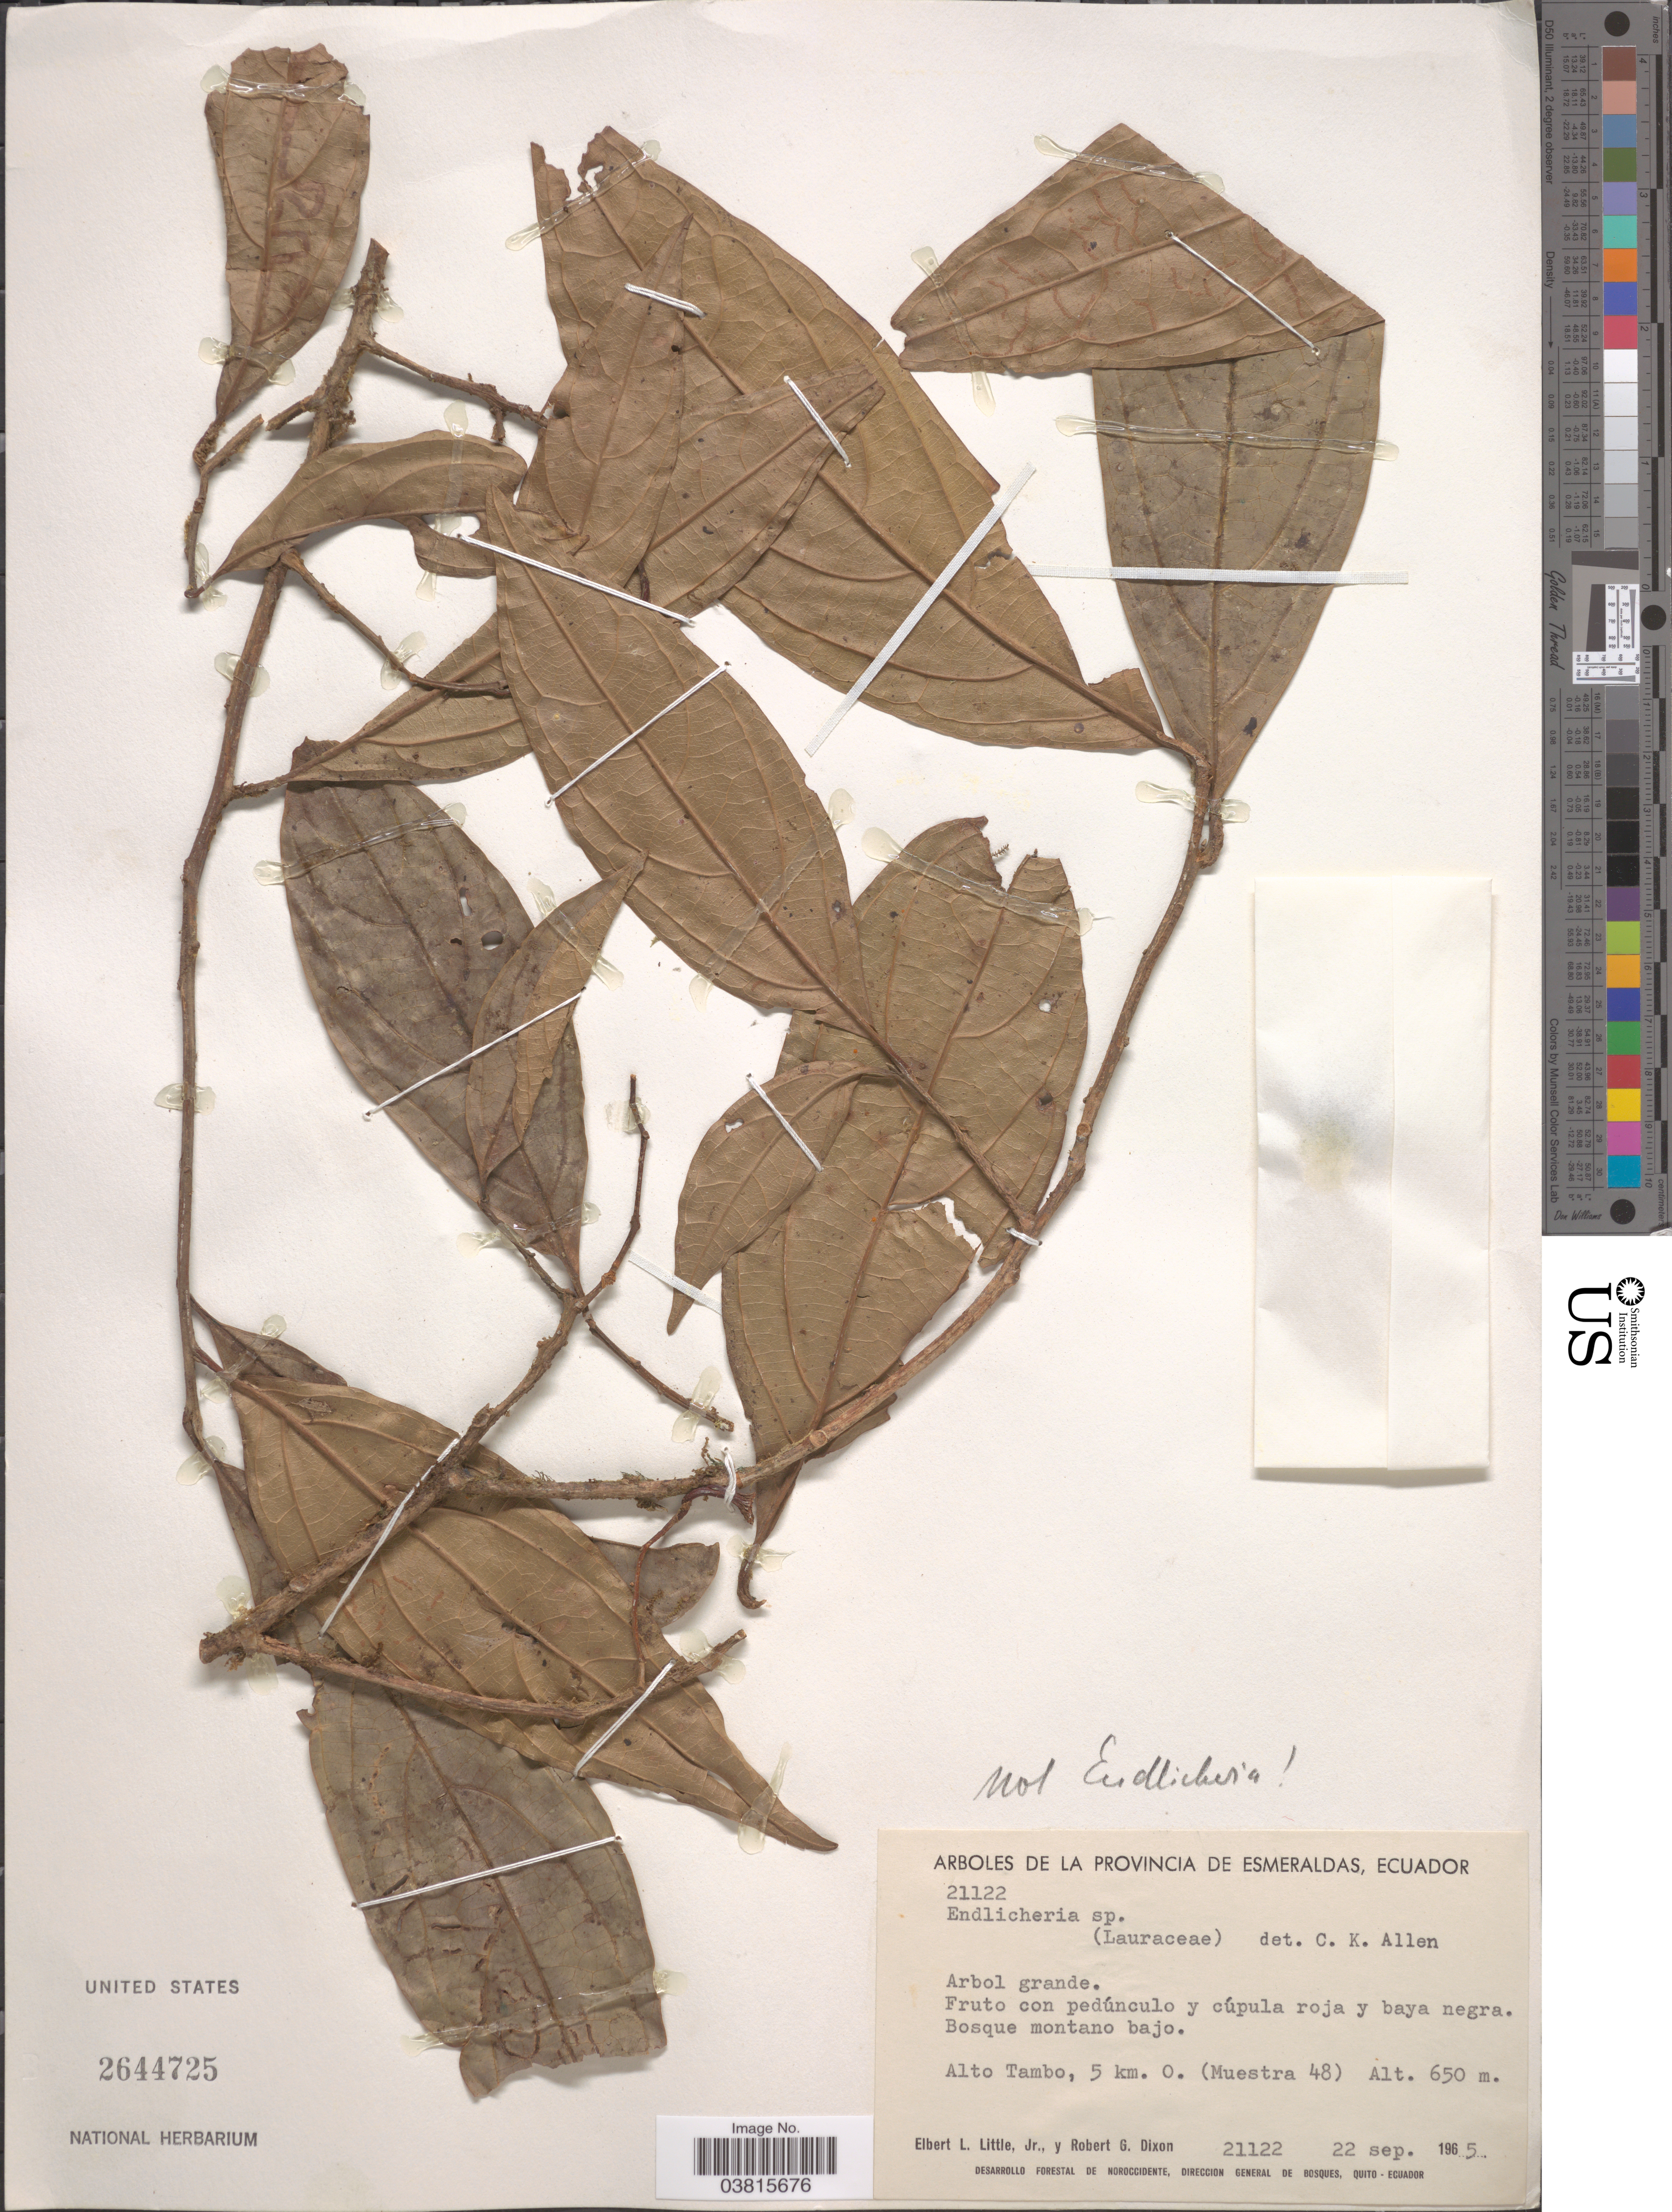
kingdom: Plantae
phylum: Tracheophyta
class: Magnoliopsida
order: Laurales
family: Lauraceae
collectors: E. L. Little & R. G. Dixon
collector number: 21122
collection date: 1965-09-22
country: Ecuador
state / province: Esmeraldas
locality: Bosque montano bajo. Alto Tambo, 5 km. O. (Muestra 48).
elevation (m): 650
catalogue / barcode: US 2644725